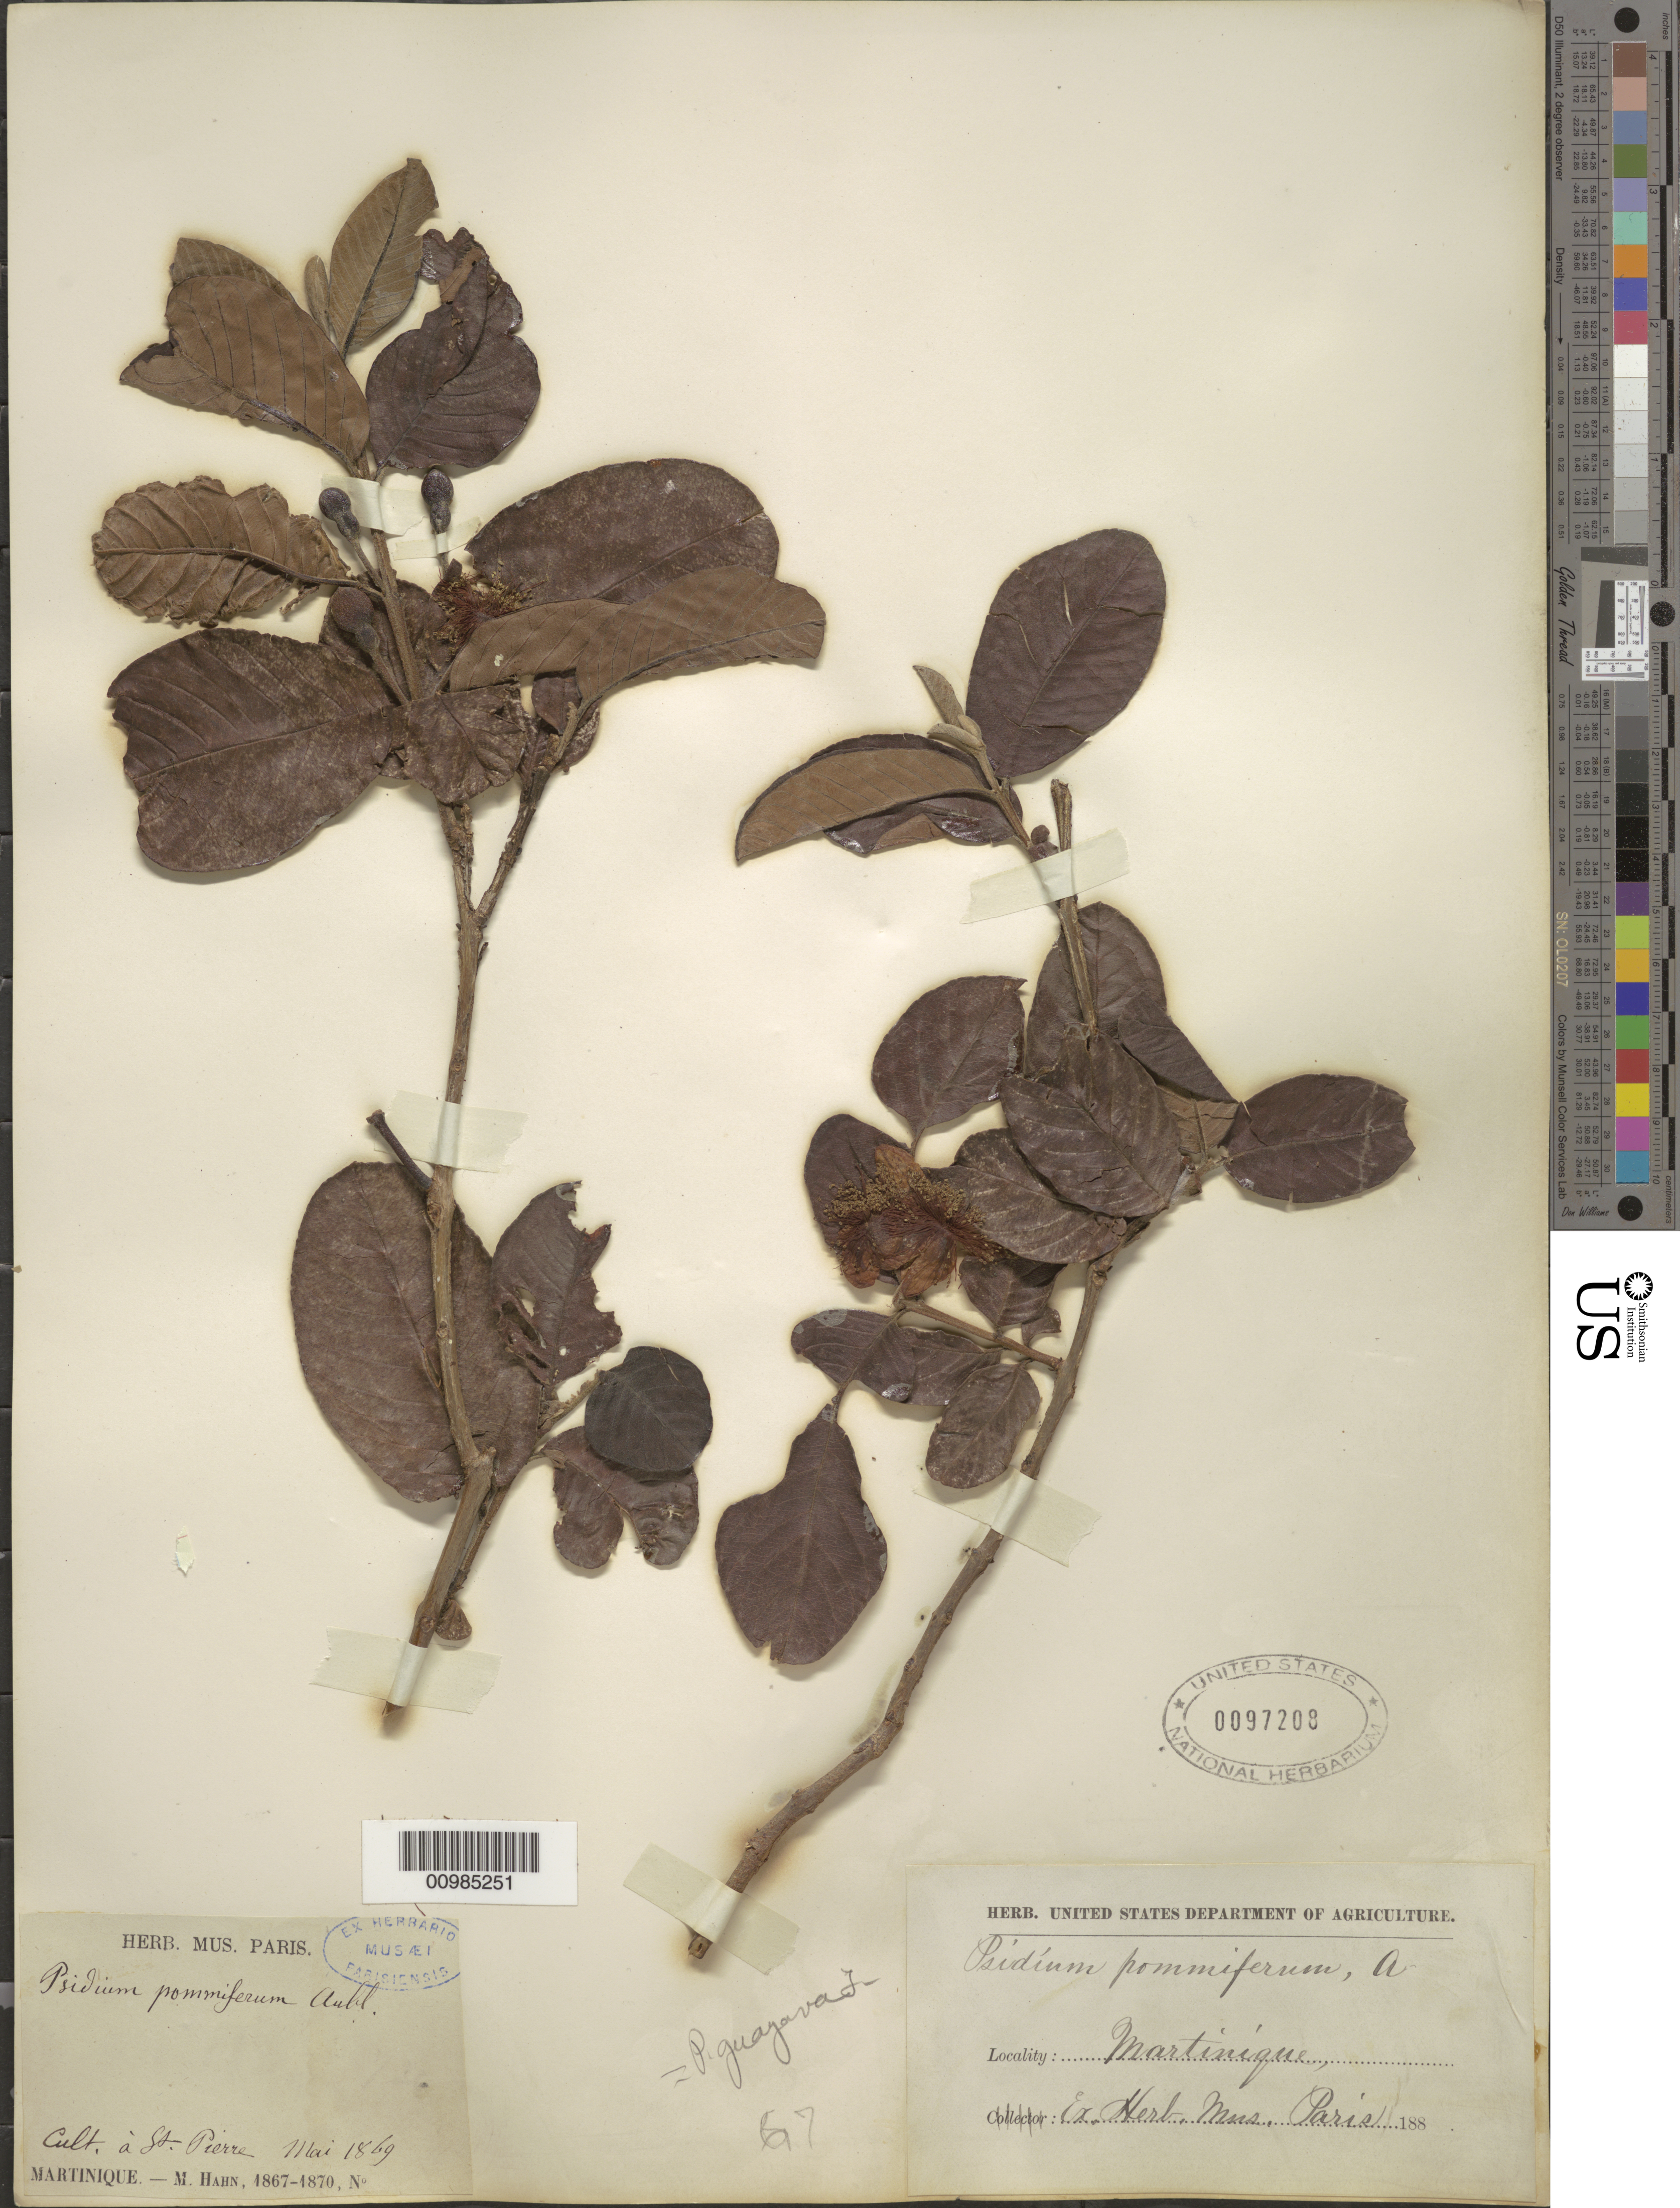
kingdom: Plantae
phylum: Tracheophyta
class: Magnoliopsida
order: Myrtales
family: Myrtaceae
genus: Psidium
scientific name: Psidium guajava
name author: L.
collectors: M. Hahn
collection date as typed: May 1869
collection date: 1869-05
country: Martinique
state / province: Saint-Pierre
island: Martinique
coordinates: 0 N, 0 E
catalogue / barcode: US 97208